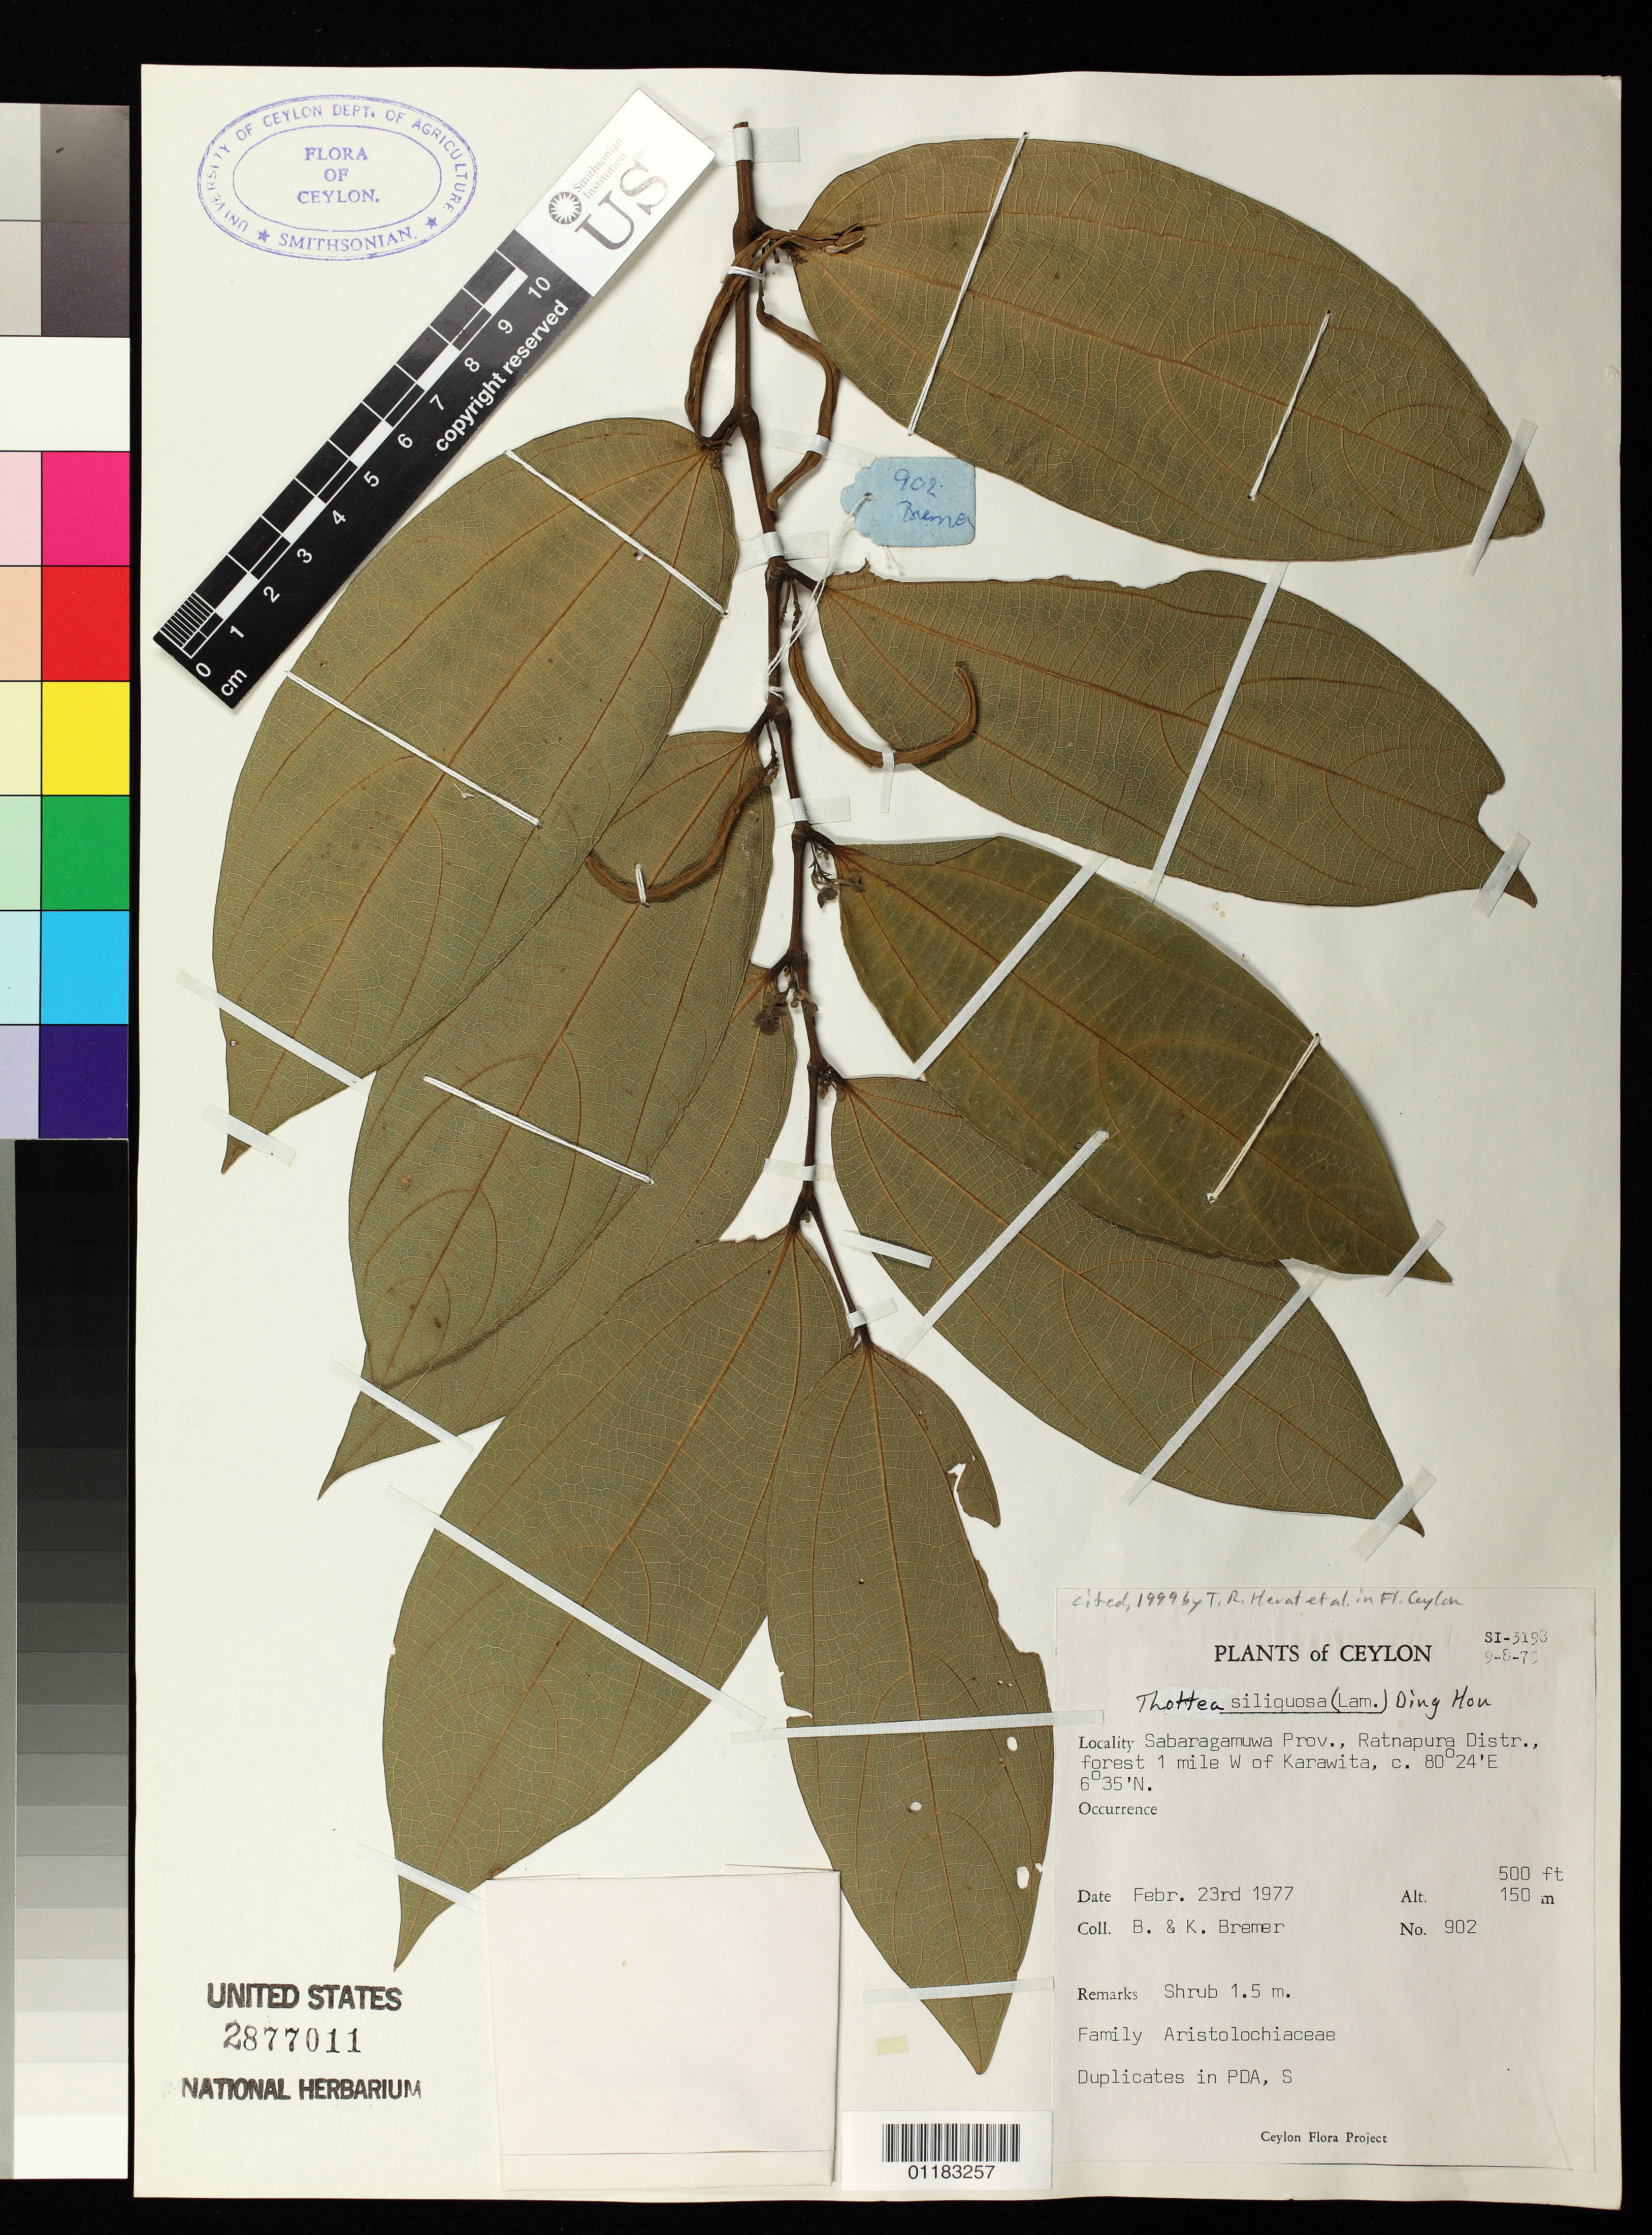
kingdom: Plantae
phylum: Tracheophyta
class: Magnoliopsida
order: Piperales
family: Aristolochiaceae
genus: Thottea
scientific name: Thottea siliquosa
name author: (Lam.) Ding Hou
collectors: B. Bremer & K. Bremer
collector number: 902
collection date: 1977-02-23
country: Sri Lanka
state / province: Sabaragamuwa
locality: Sabaragamuwa Prov., Ratnapura Distr., forest 1 mile W of Karawita.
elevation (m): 152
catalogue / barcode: US 2877011